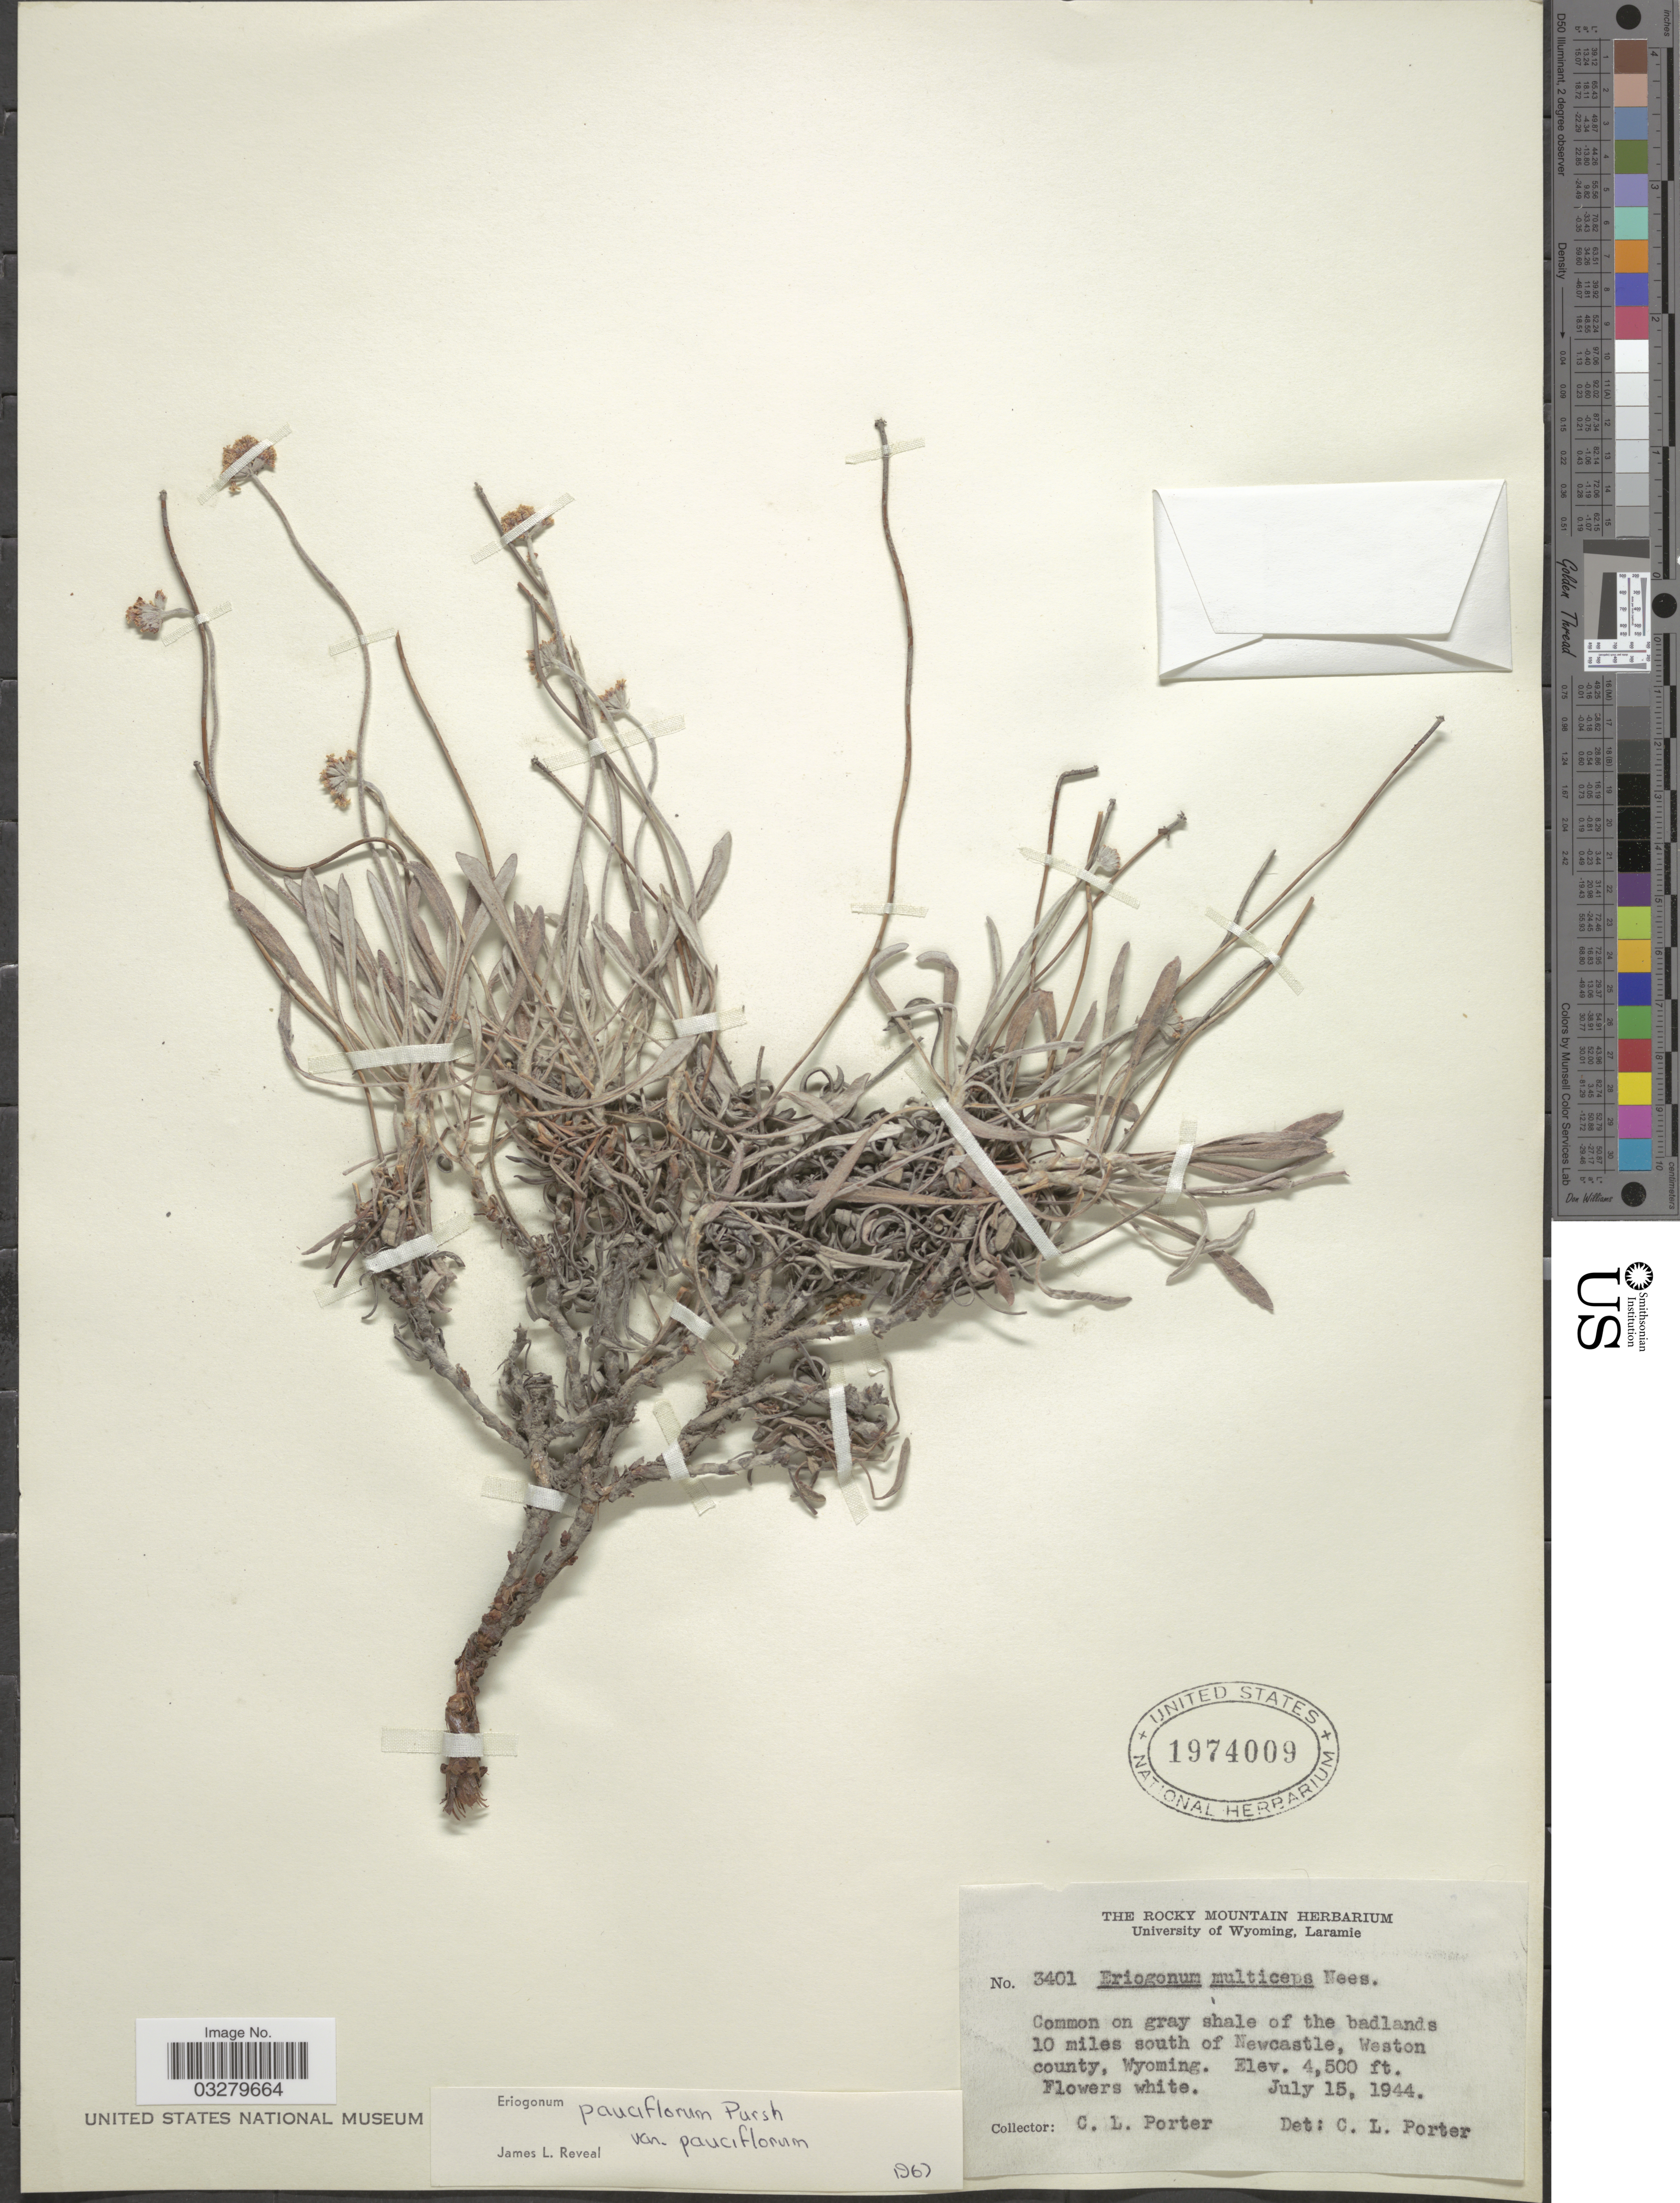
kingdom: Plantae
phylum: Tracheophyta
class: Magnoliopsida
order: Caryophyllales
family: Polygonaceae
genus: Eriogonum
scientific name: Eriogonum pauciflorum var. pauciflorum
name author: Pursh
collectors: C. L. Porter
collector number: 3401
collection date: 1944-07-15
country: United States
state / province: Wyoming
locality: Common on gray shale of the badlands 10 miles south of Newcastle, Weston county.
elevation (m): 1372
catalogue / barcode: US 1974009